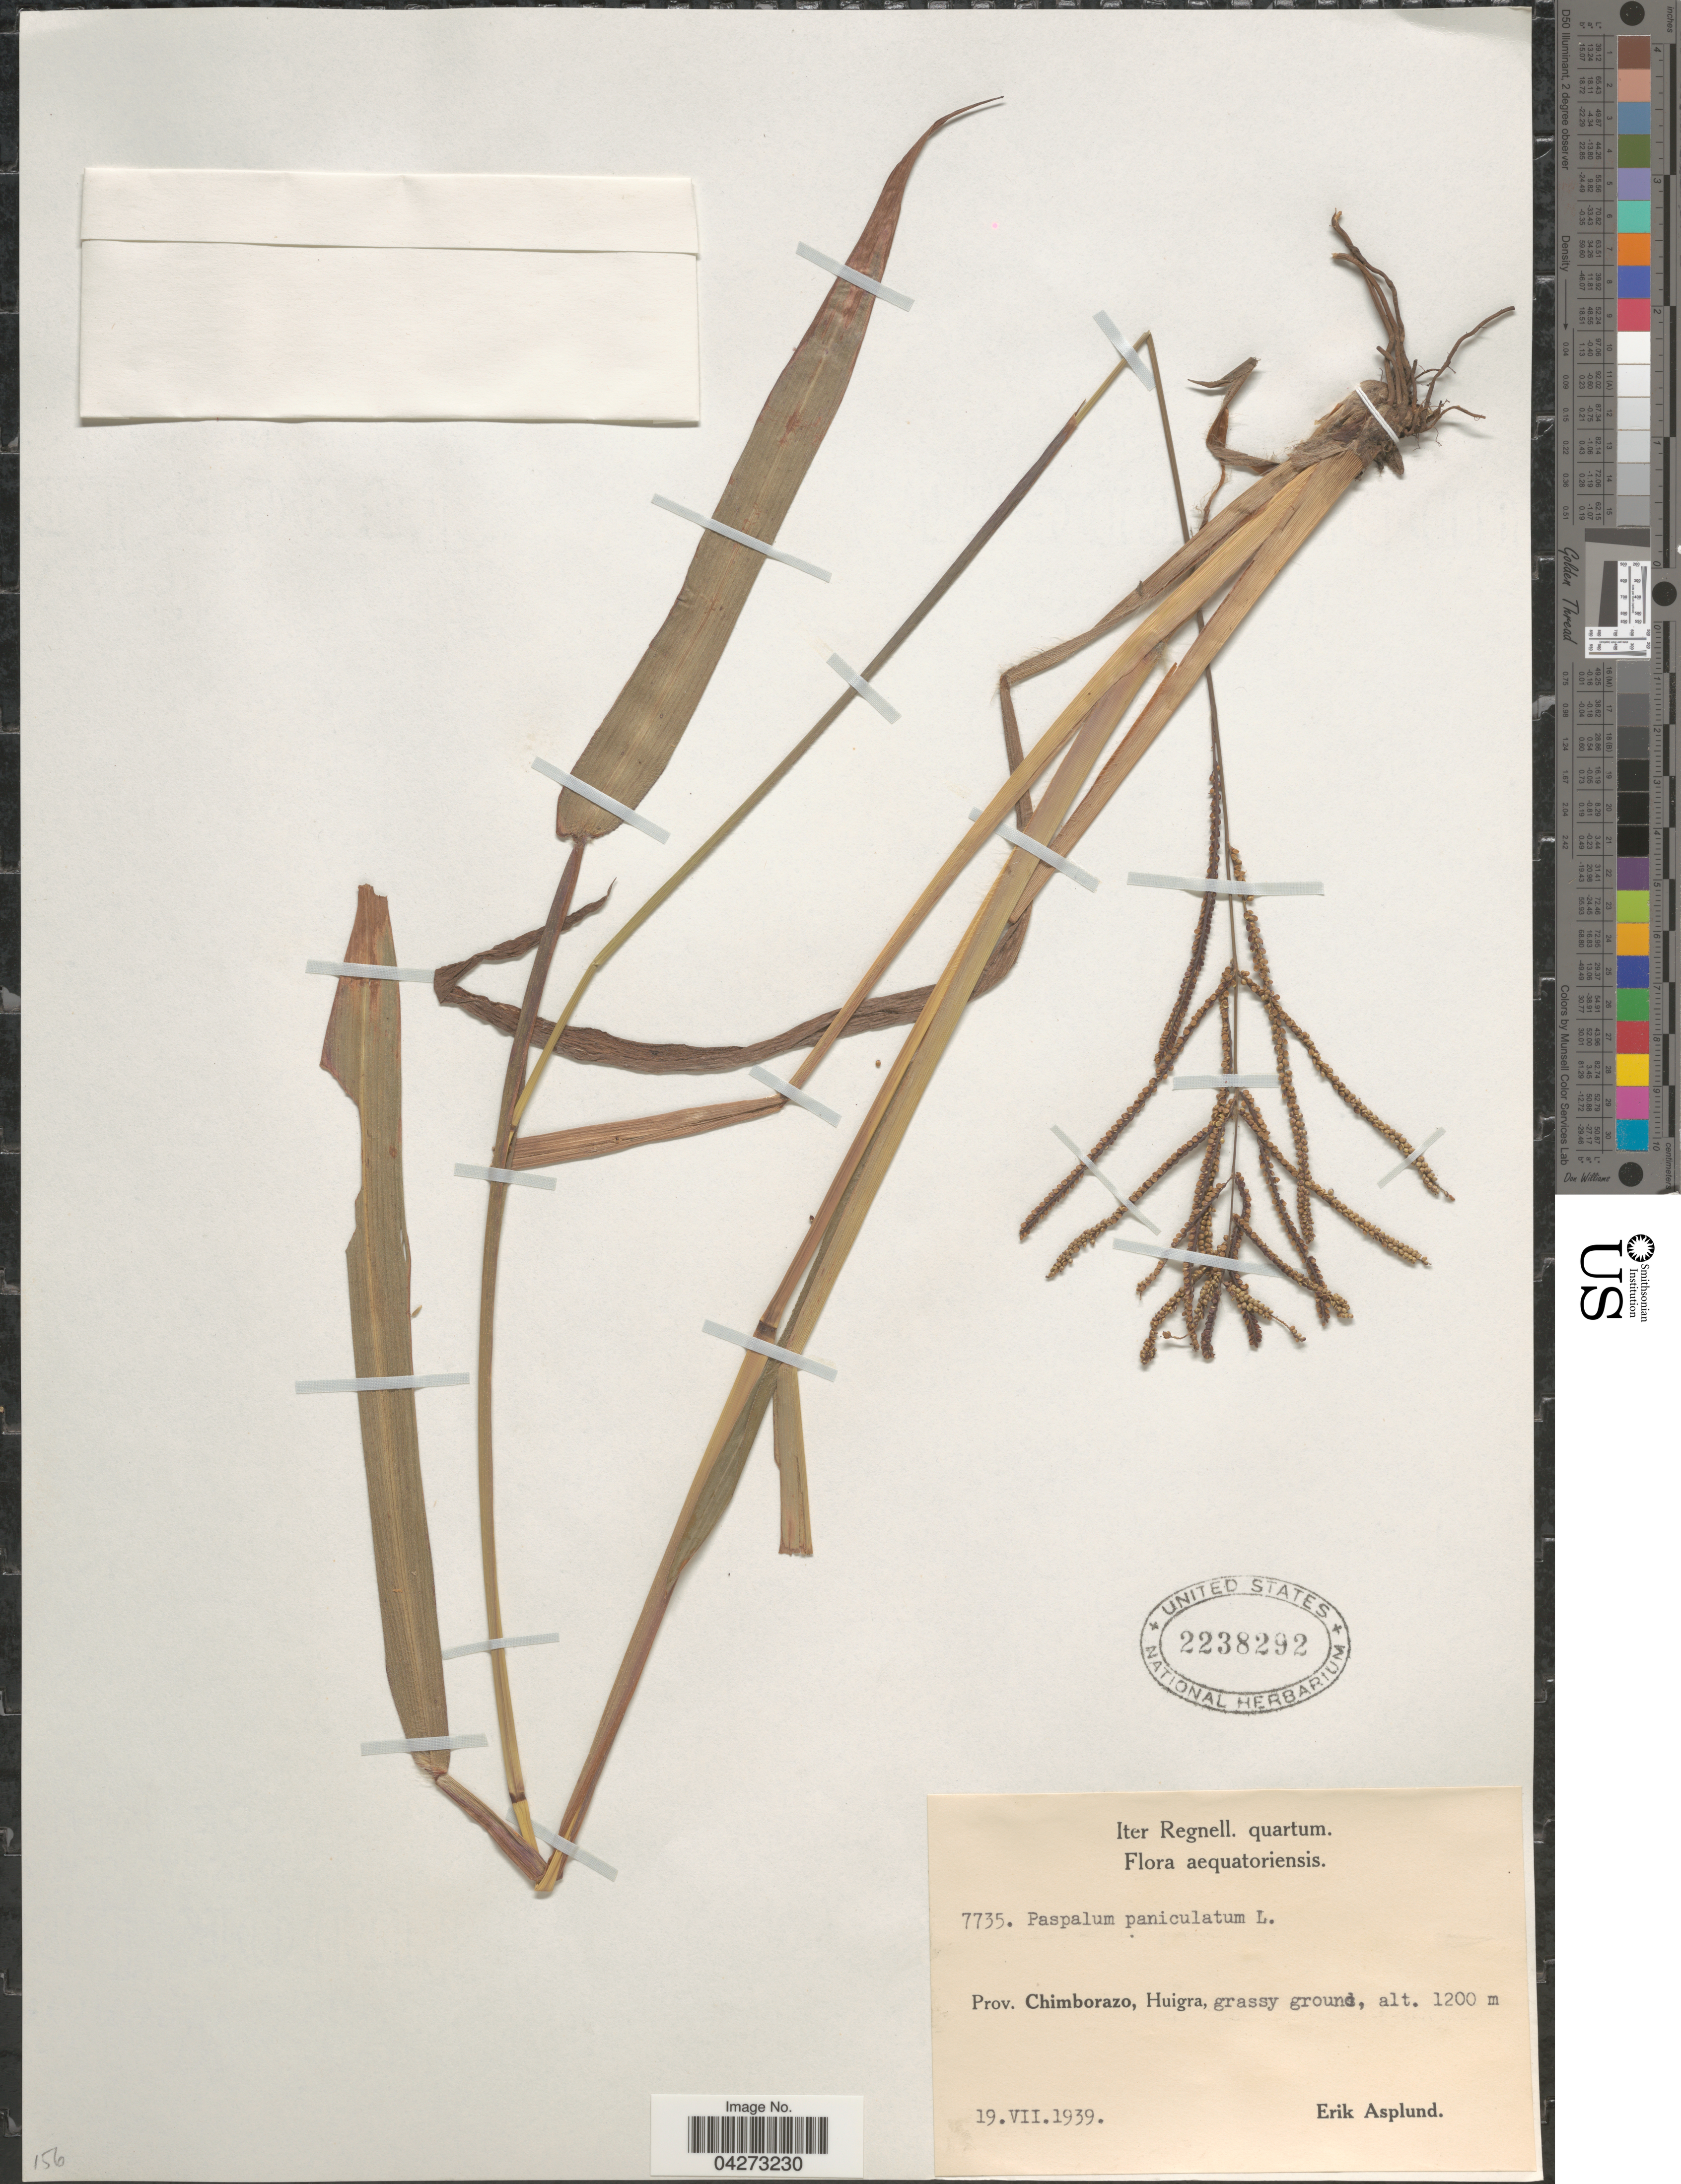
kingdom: Plantae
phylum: Tracheophyta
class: Liliopsida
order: Poales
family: Poaceae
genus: Paspalum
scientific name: Paspalum paniculatum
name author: L.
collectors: E. Asplund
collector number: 7735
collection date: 1939-07-19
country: Ecuador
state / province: Chimborazo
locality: Iter Regnell. quartum. Huigra.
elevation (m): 1200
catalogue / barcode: US 2238292